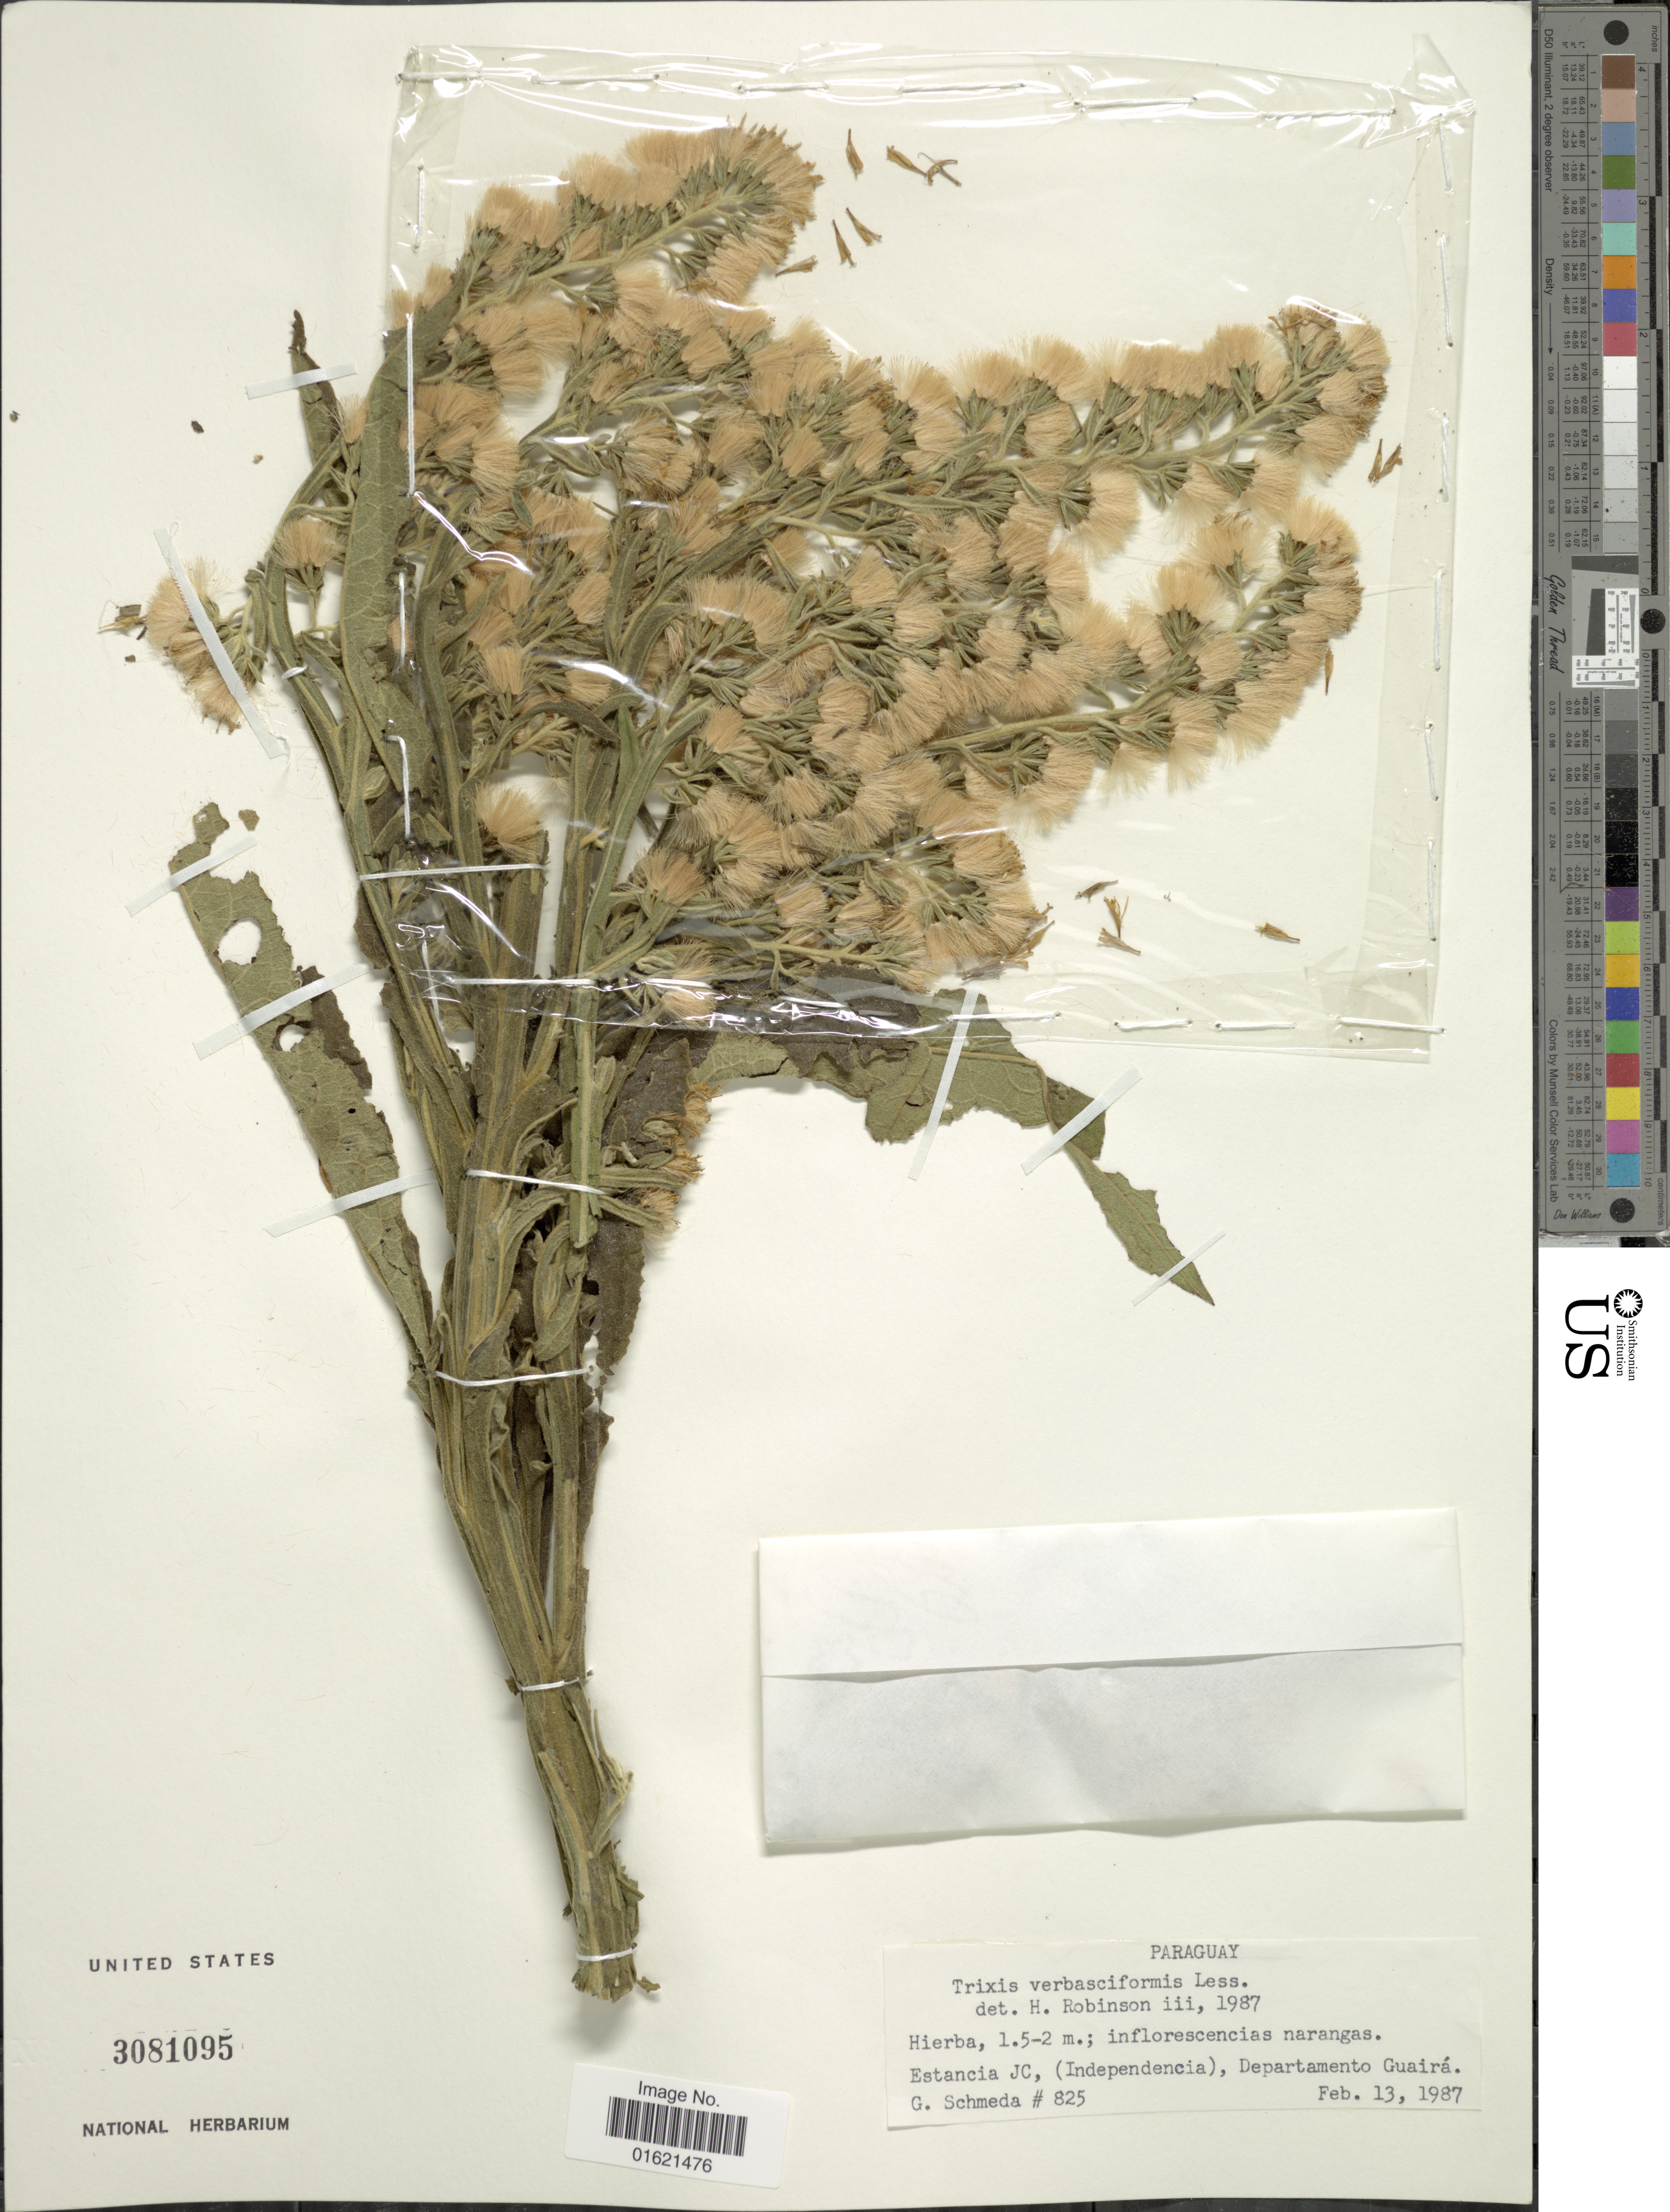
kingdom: Plantae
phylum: Tracheophyta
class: Magnoliopsida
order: Asterales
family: Asteraceae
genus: Trixis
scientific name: Trixis nobilis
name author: (Vell.) Katinas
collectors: G. Schmeda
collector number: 825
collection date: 1987-02-13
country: Paraguay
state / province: Guaira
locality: Estancia JC, (Independencia), departamento Guaira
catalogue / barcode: US 3081095